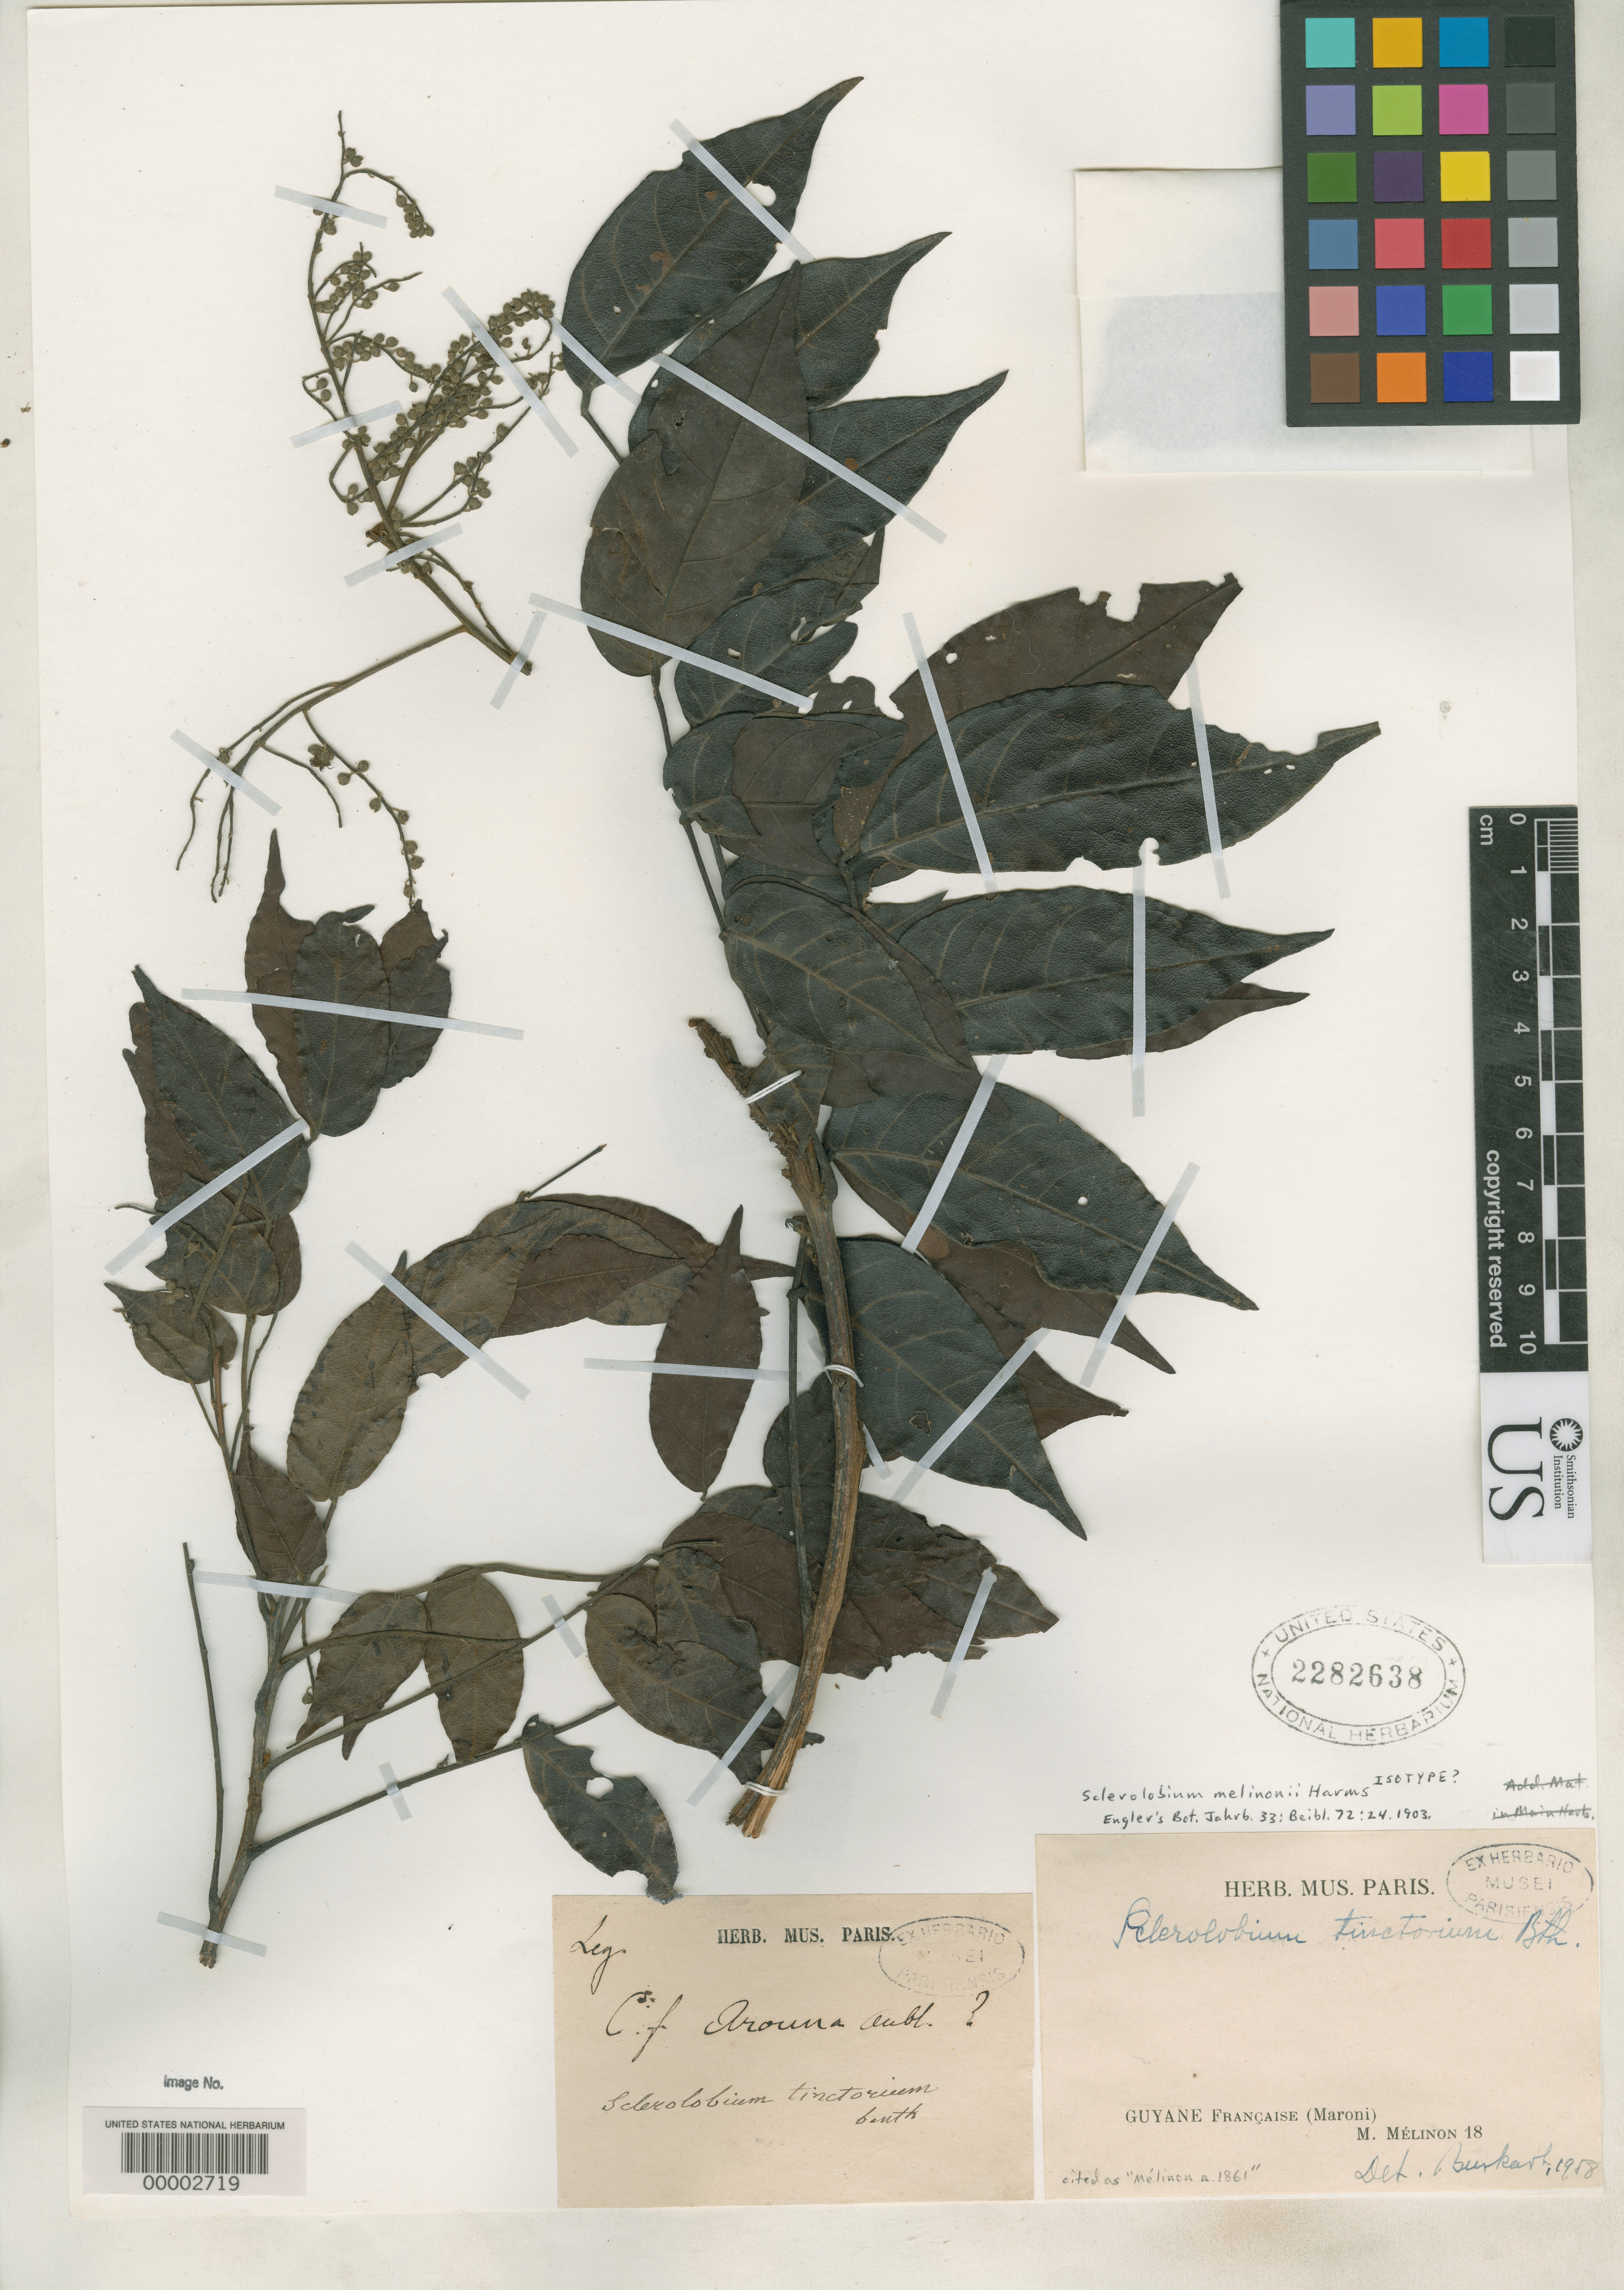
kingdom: Plantae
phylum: Tracheophyta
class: Magnoliopsida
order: Fabales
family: Fabaceae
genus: Sclerolobium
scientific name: Sclerolobium melinonii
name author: Harms in Engl.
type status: Possible Isotype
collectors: M. Melinon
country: French Guiana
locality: Maroni.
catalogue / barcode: US 2282638